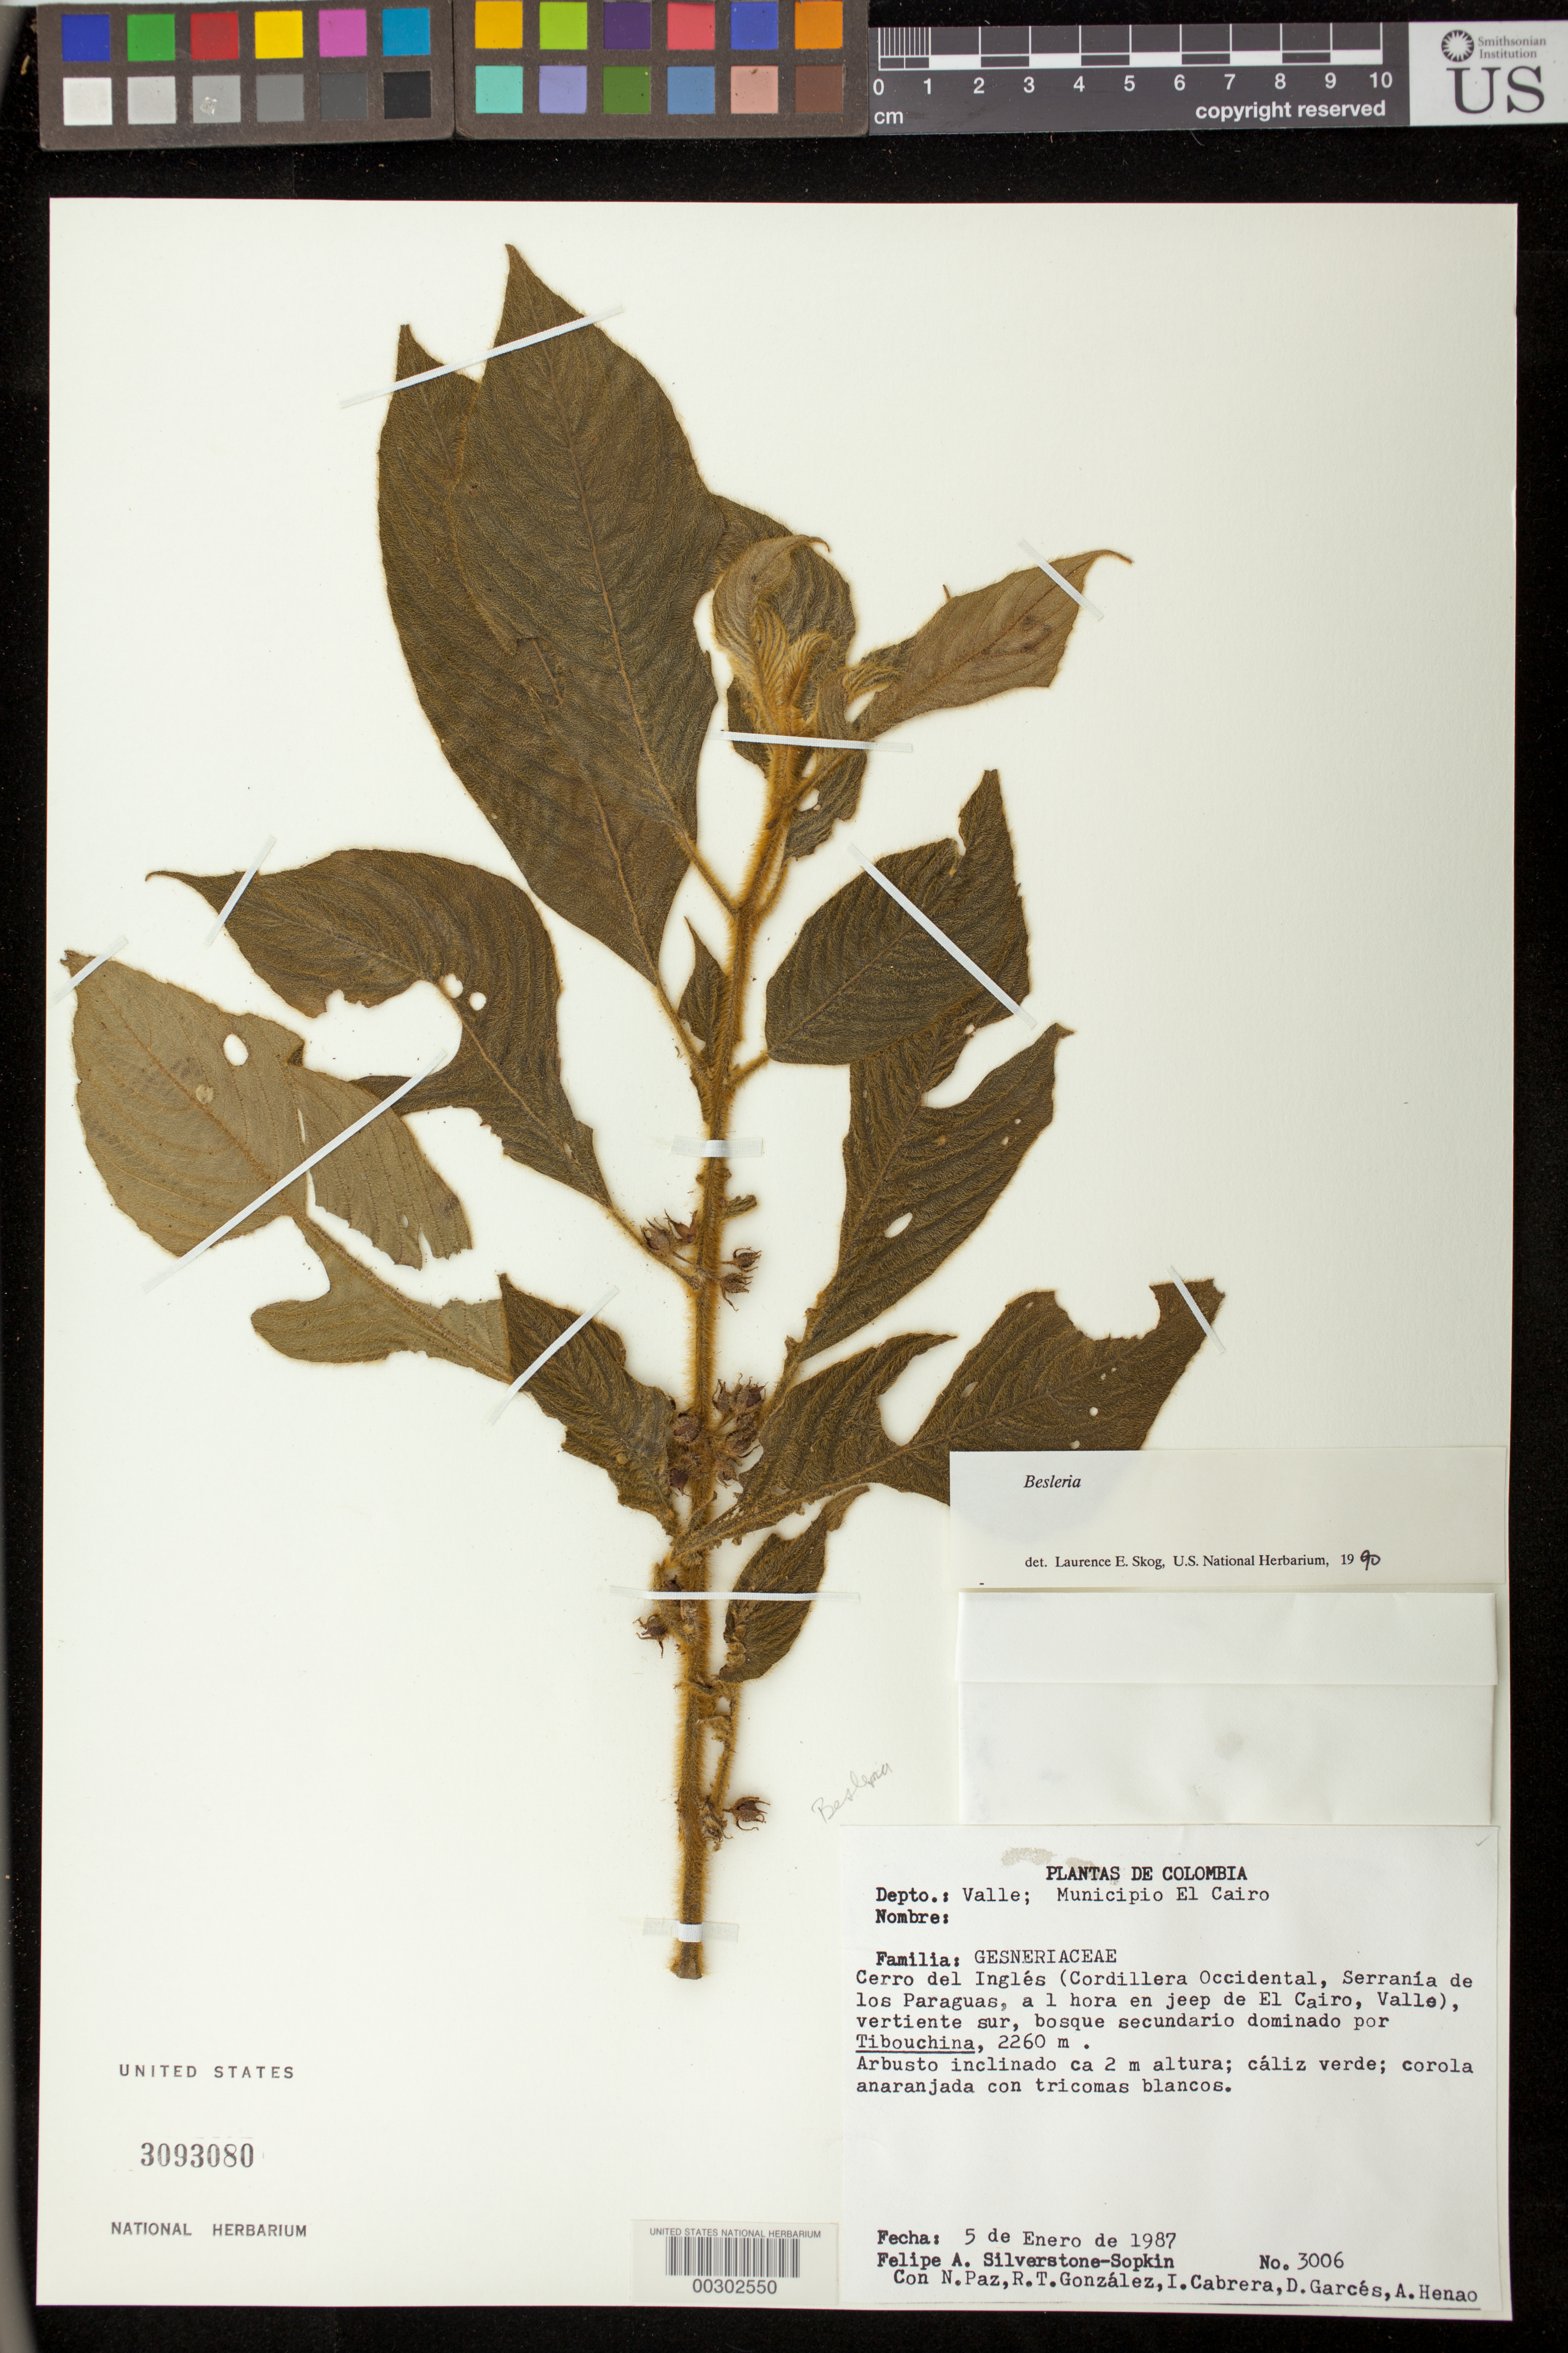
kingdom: Plantae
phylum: Tracheophyta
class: Magnoliopsida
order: Lamiales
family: Gesneriaceae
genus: Besleria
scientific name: Besleria sp.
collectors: P. A. Silverstone-Sopkin, N. Paz, R. Gonzalez, I. Cabrera, D. Garces & A. Henao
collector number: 3006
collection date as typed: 05 Jan 1987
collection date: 1987-01-05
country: Colombia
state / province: Valle del Cauca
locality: Mun. of El Cairo, Cerro del Ingles (Cordillera Occidental, Serrania de los Paraguas, 1 hour by jeep from El Cairo)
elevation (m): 2260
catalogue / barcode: US 3093080